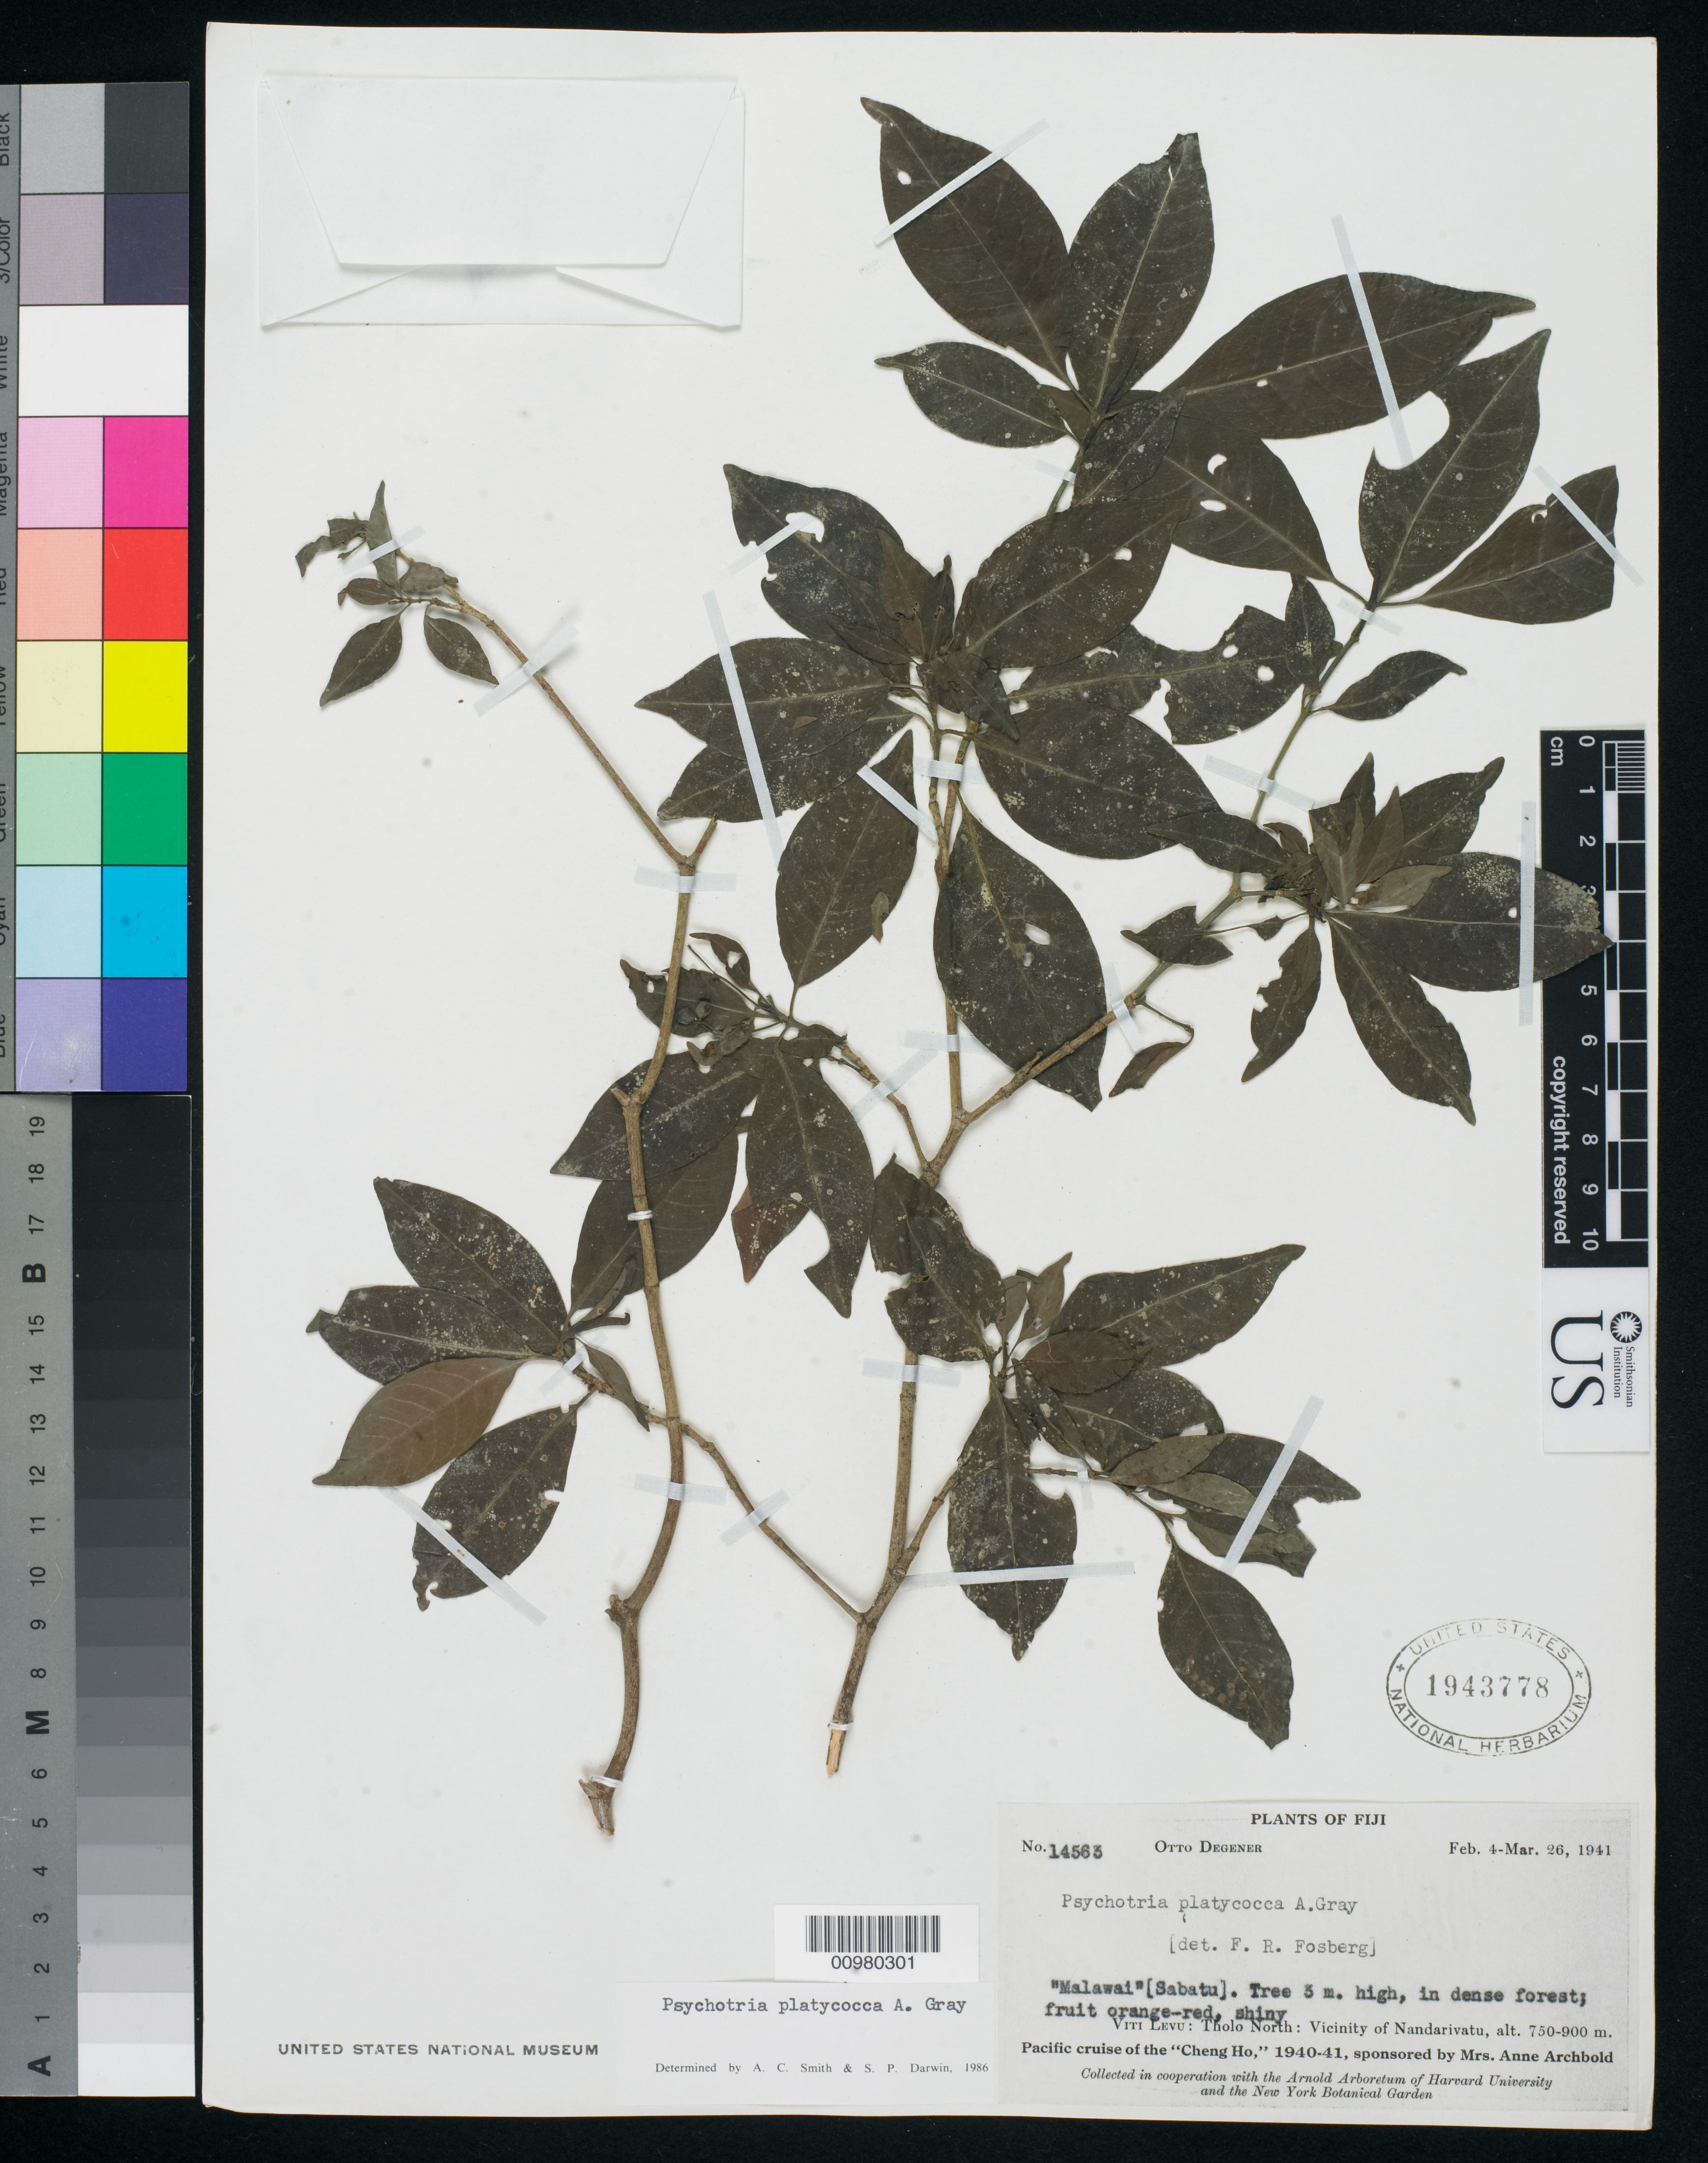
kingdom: Plantae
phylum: Tracheophyta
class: Magnoliopsida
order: Gentianales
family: Rubiaceae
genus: Psychotria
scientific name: Psychotria platycocca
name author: A. Gray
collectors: O. Degener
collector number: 14563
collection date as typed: Feb 1941 to 26 Mar 1941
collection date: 1941-02/1941-03-26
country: Fiji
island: Viti Levu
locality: Viti Levu: Tholo North: Vicinity of Nandarivatu. In dense forest.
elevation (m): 750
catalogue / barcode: US 1943778